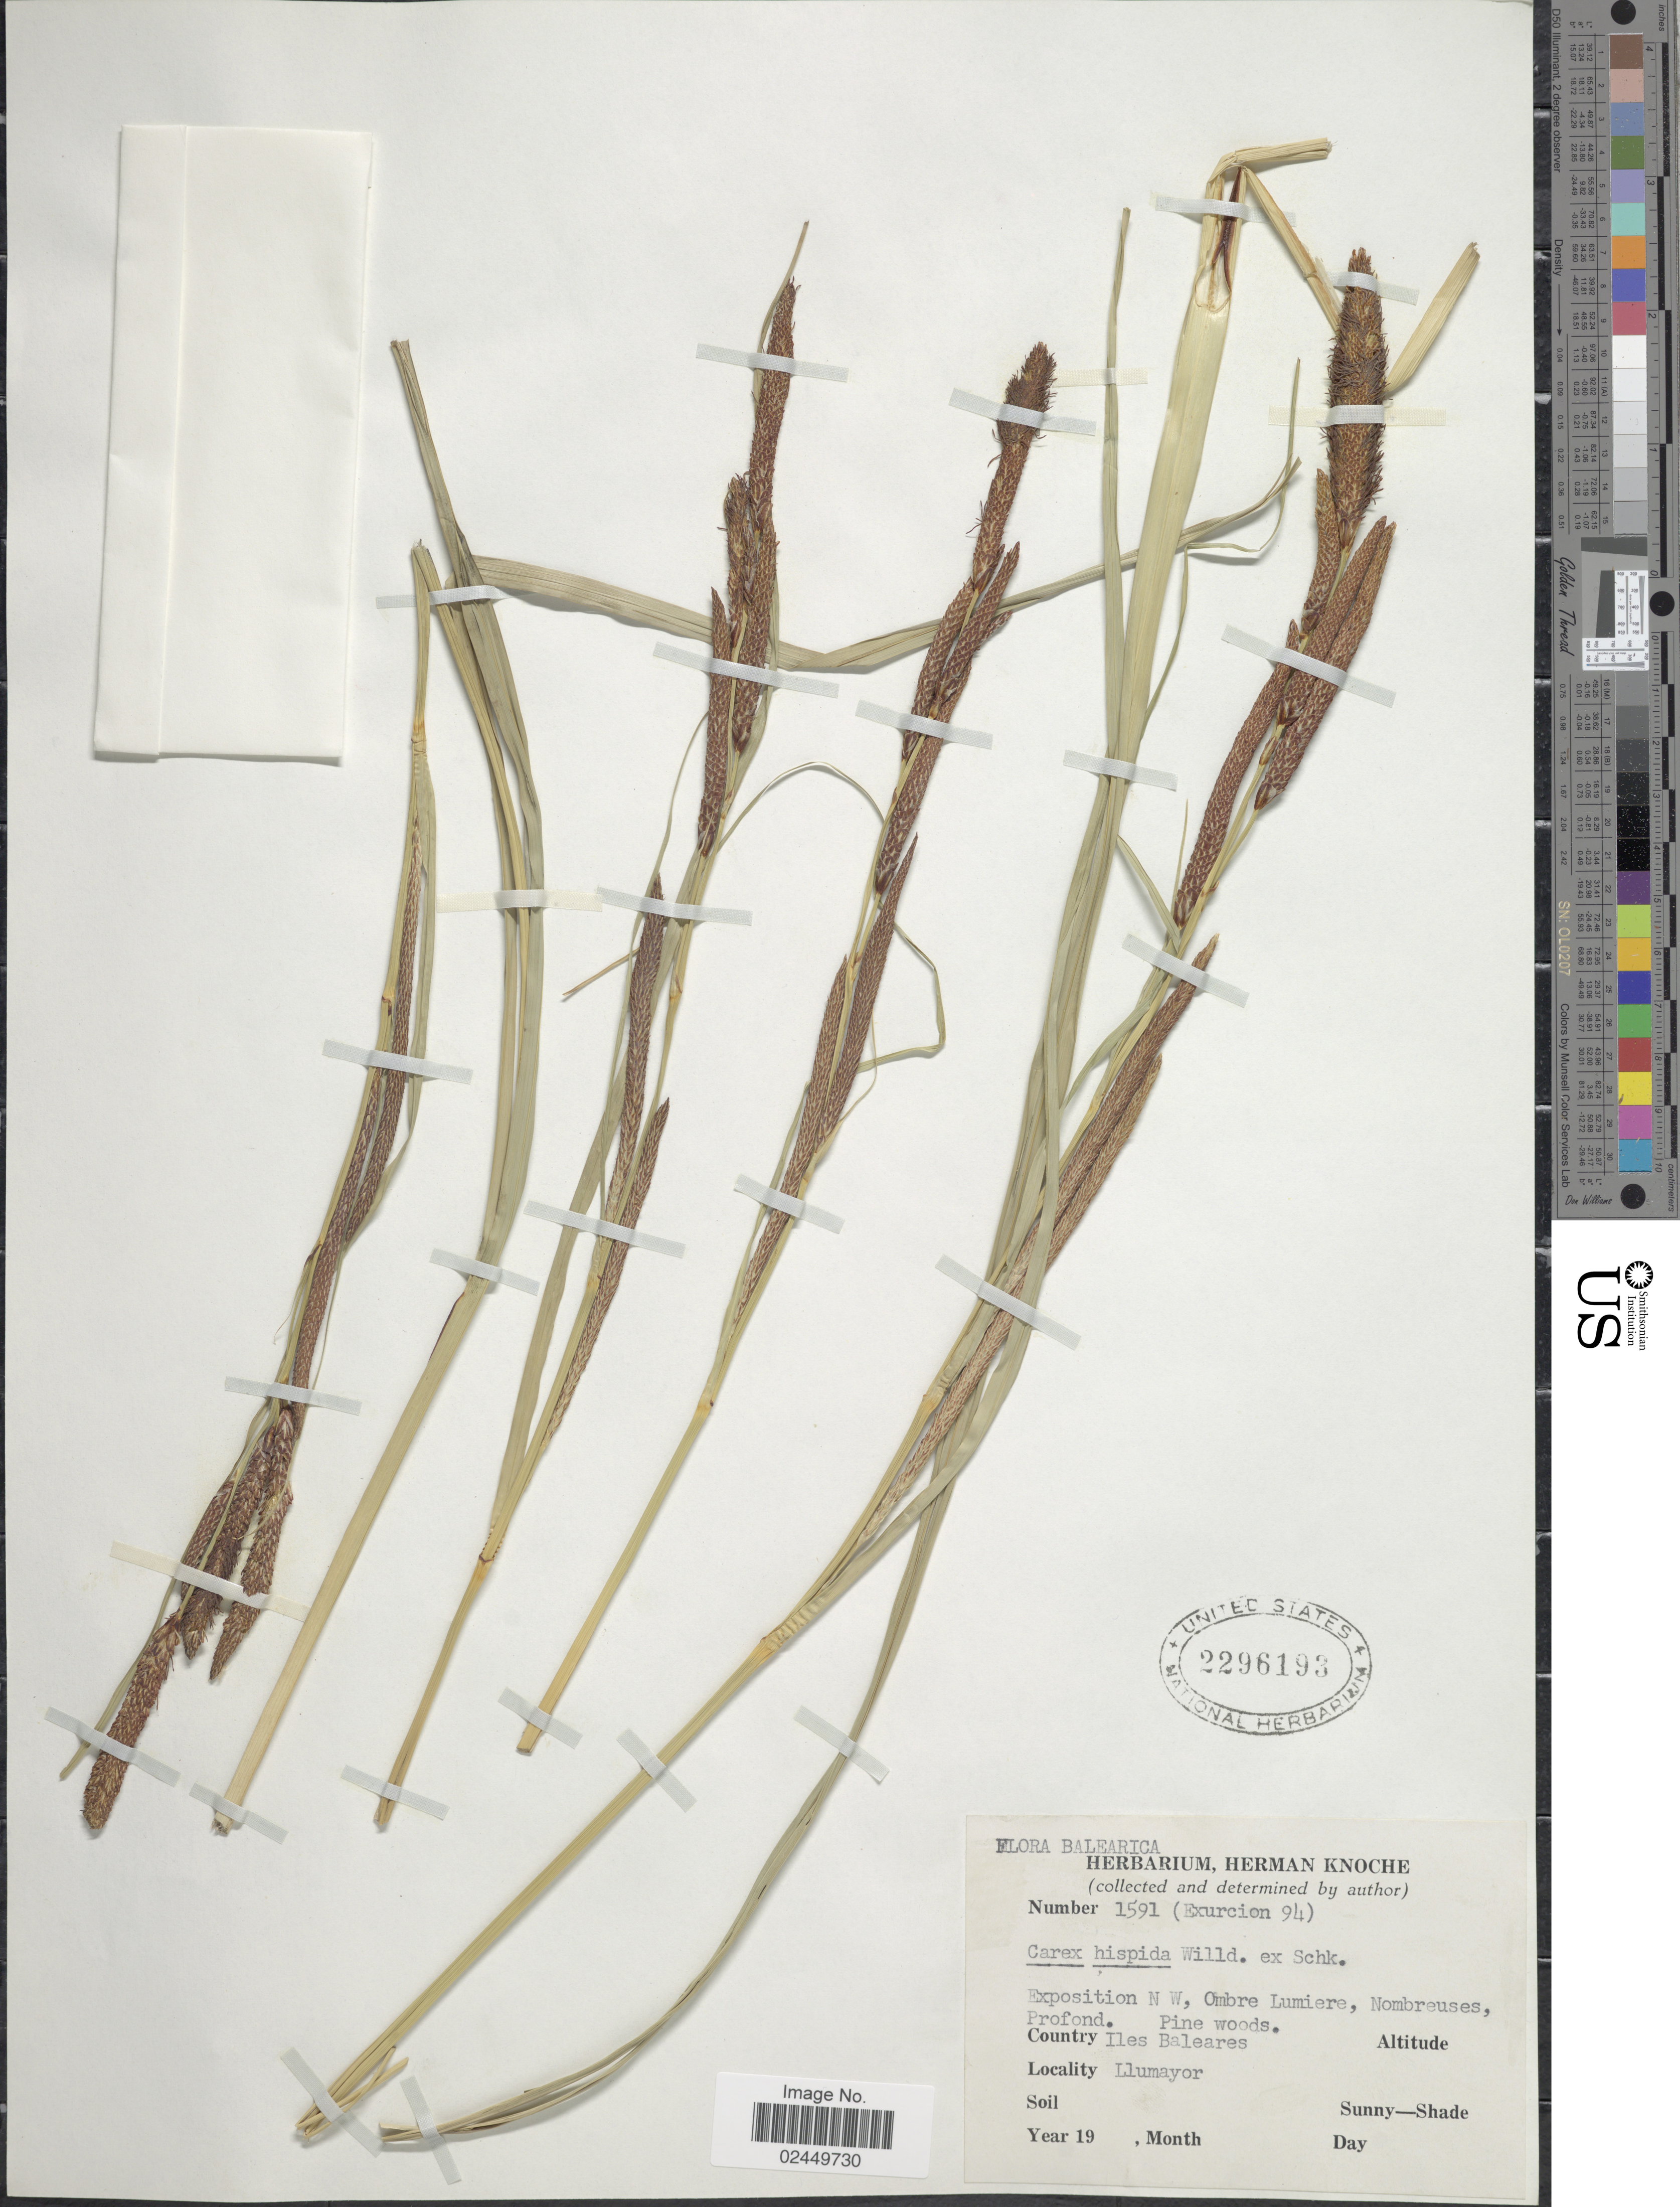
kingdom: Plantae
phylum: Tracheophyta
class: Liliopsida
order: Poales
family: Cyperaceae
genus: Carex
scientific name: Carex hispida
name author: Willd. ex Schkuhr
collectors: H. Knoche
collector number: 1591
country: Spain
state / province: Islas Baleares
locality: Exposition N W, Ombre Lumiere, Nombreuses, Profond. County Iles Baleares. Llumayor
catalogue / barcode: US 2296193